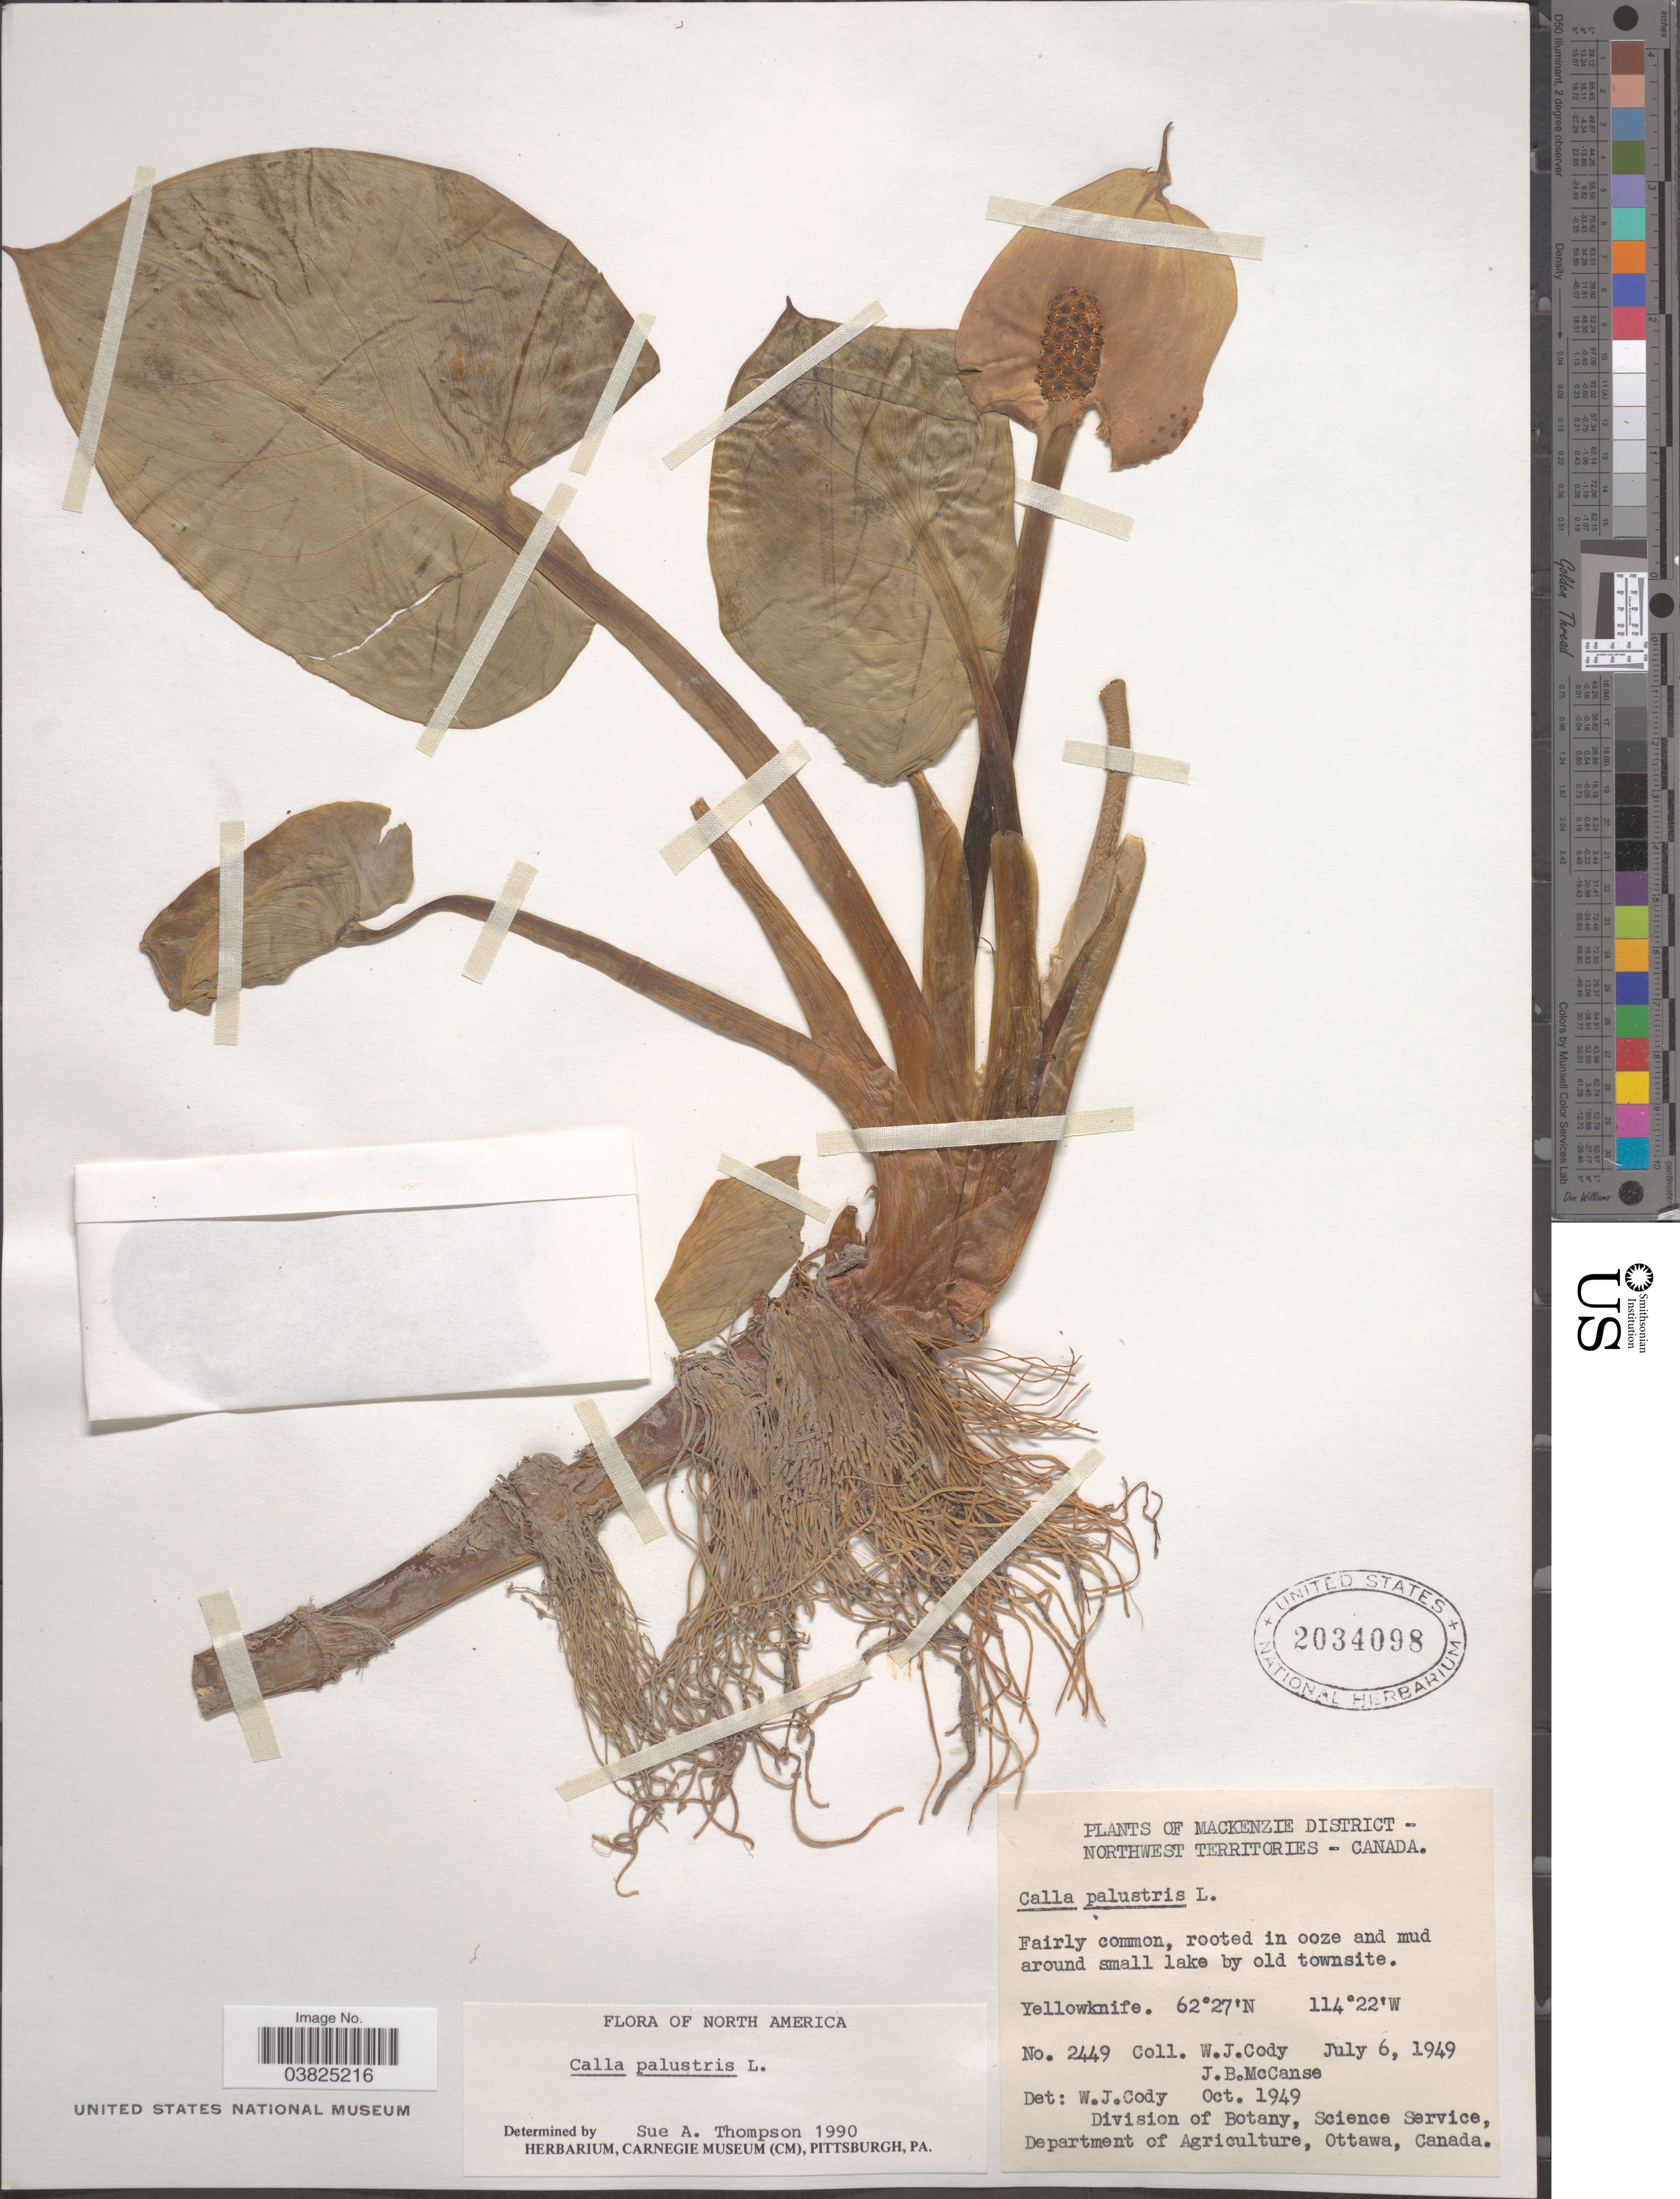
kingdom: Plantae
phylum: Tracheophyta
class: Liliopsida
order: Alismatales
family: Araceae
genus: Calla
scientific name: Calla palustris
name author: L.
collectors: W. Cody & J. McCanse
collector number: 2449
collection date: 1949-07-06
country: Canada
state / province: Northwest Territories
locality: Mackenzie District. Yellowknife.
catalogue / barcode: US 2034098